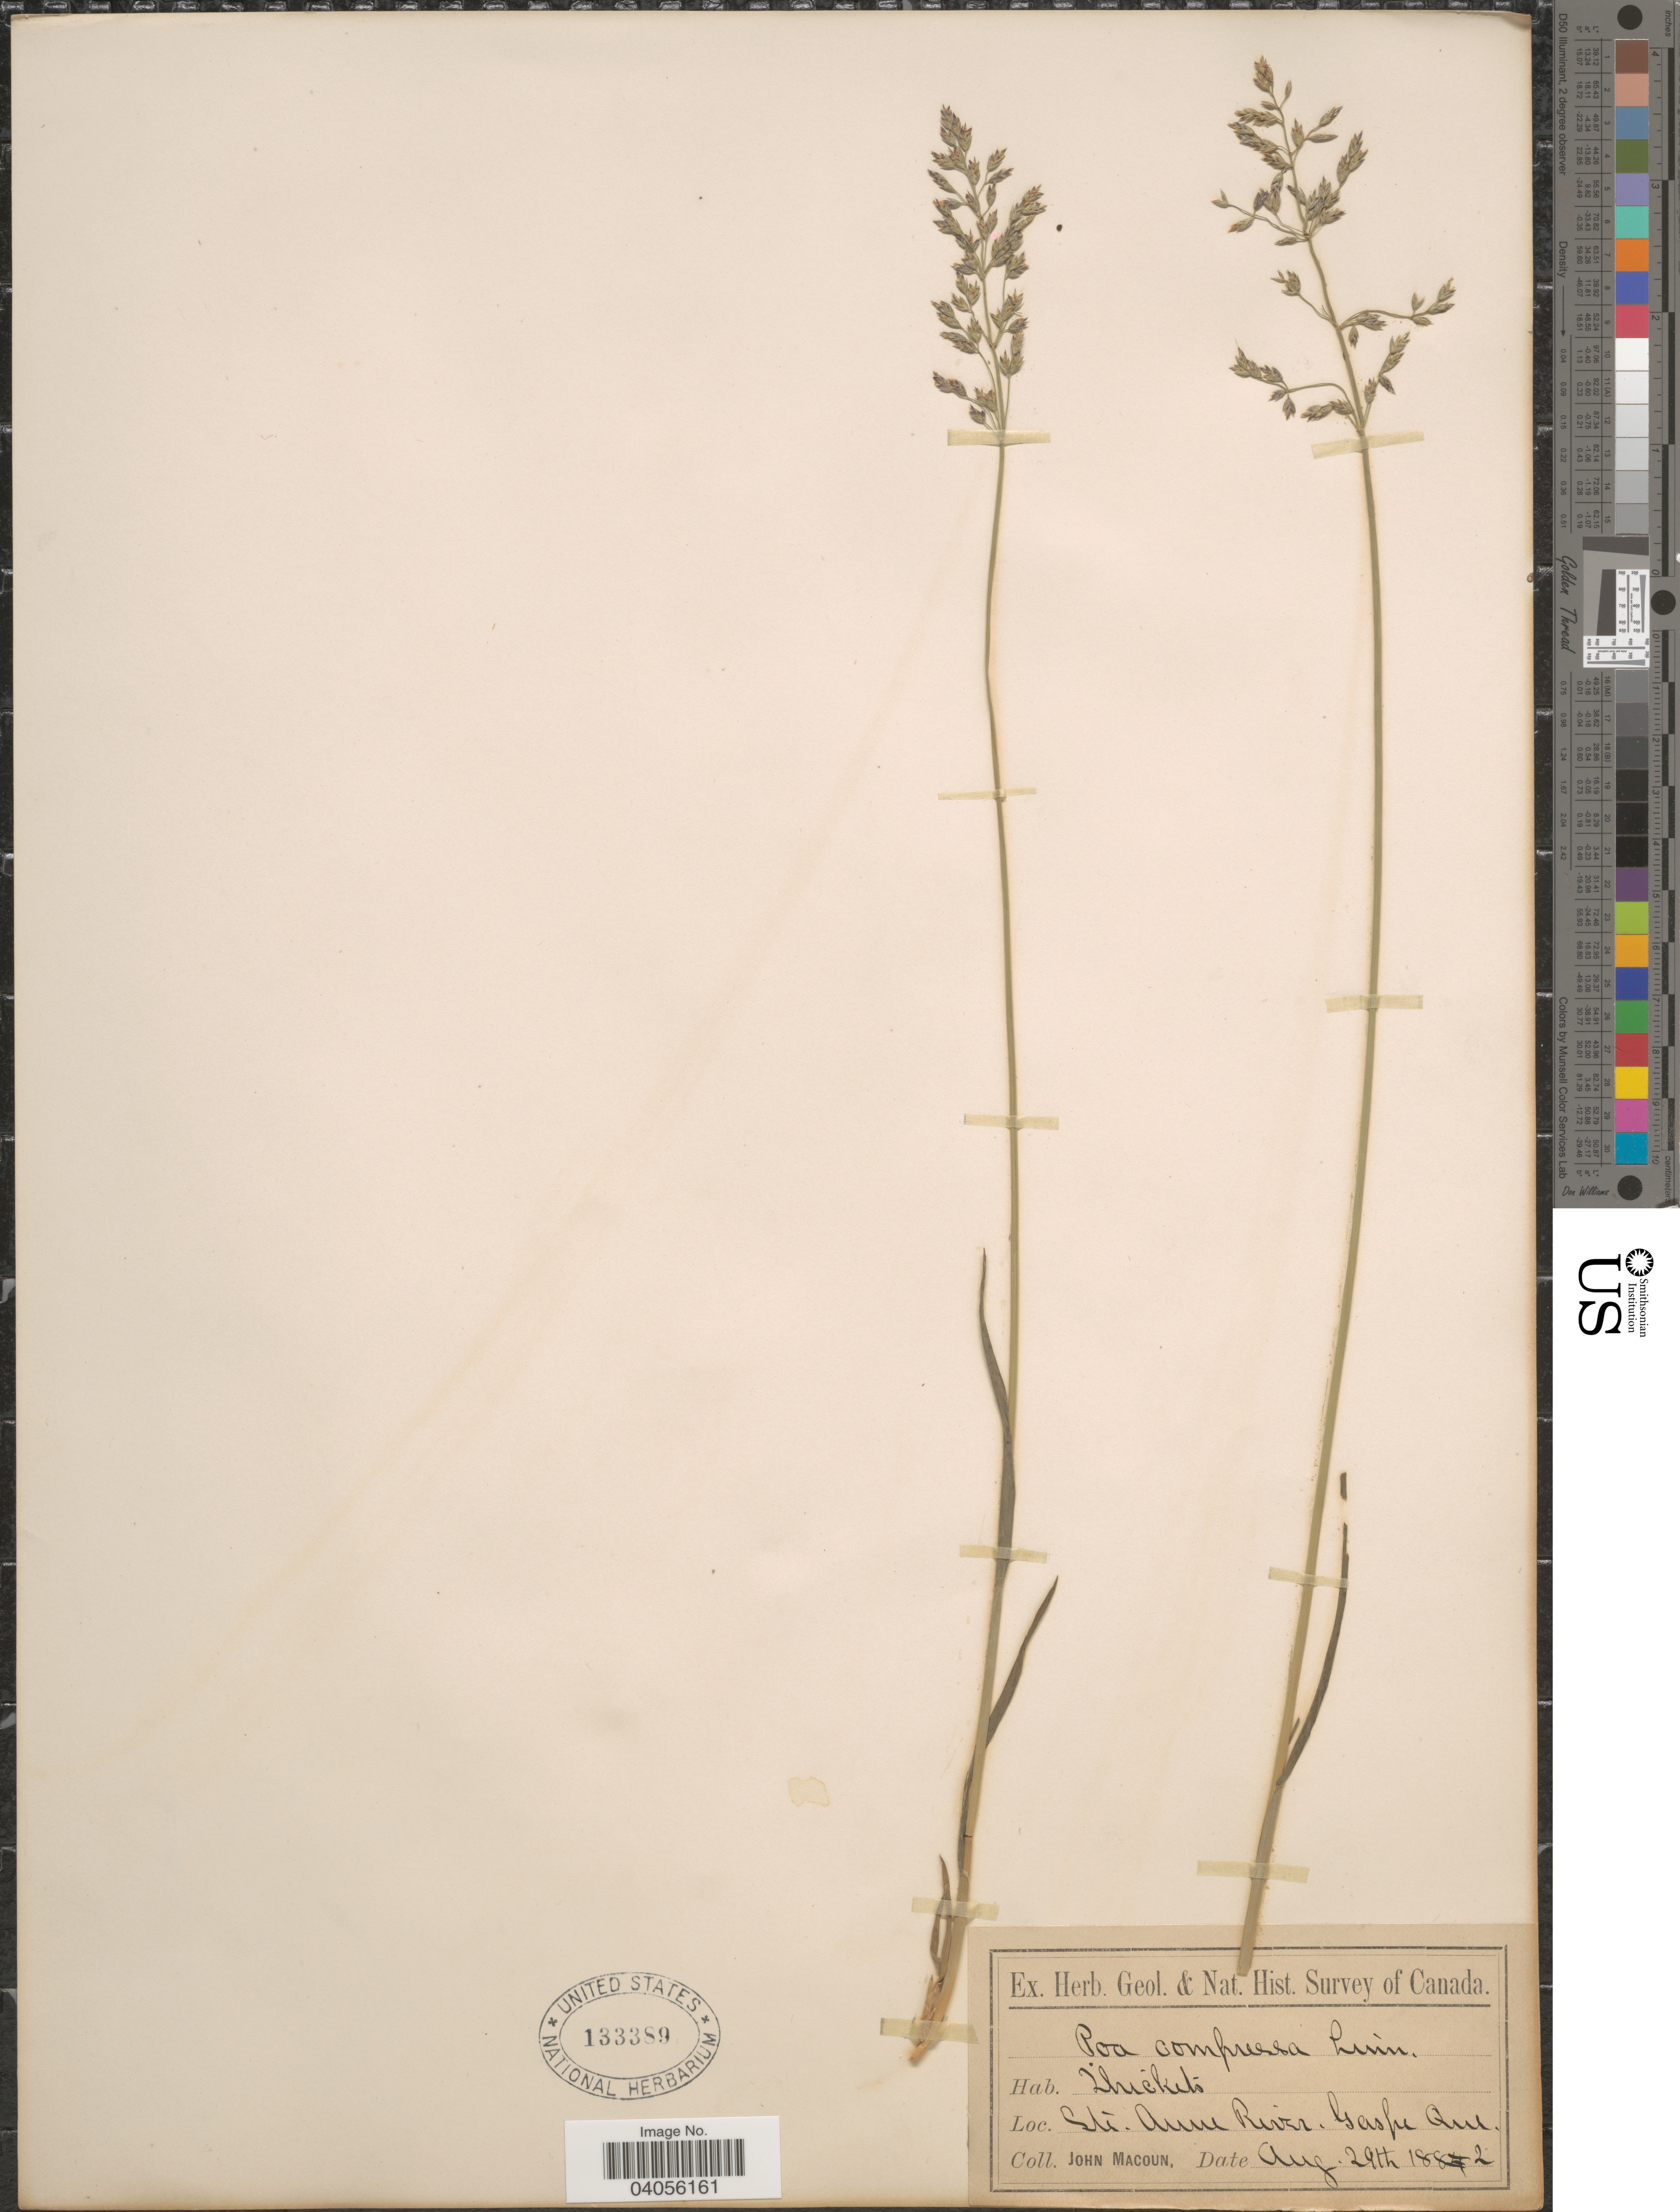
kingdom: Plantae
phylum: Tracheophyta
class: Liliopsida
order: Poales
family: Poaceae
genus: Poa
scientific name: Poa compressa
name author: L.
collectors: J. Macoun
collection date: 1882-08-29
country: Canada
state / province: Quebec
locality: Ste. Anne River. Gaspe.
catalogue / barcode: US 133389